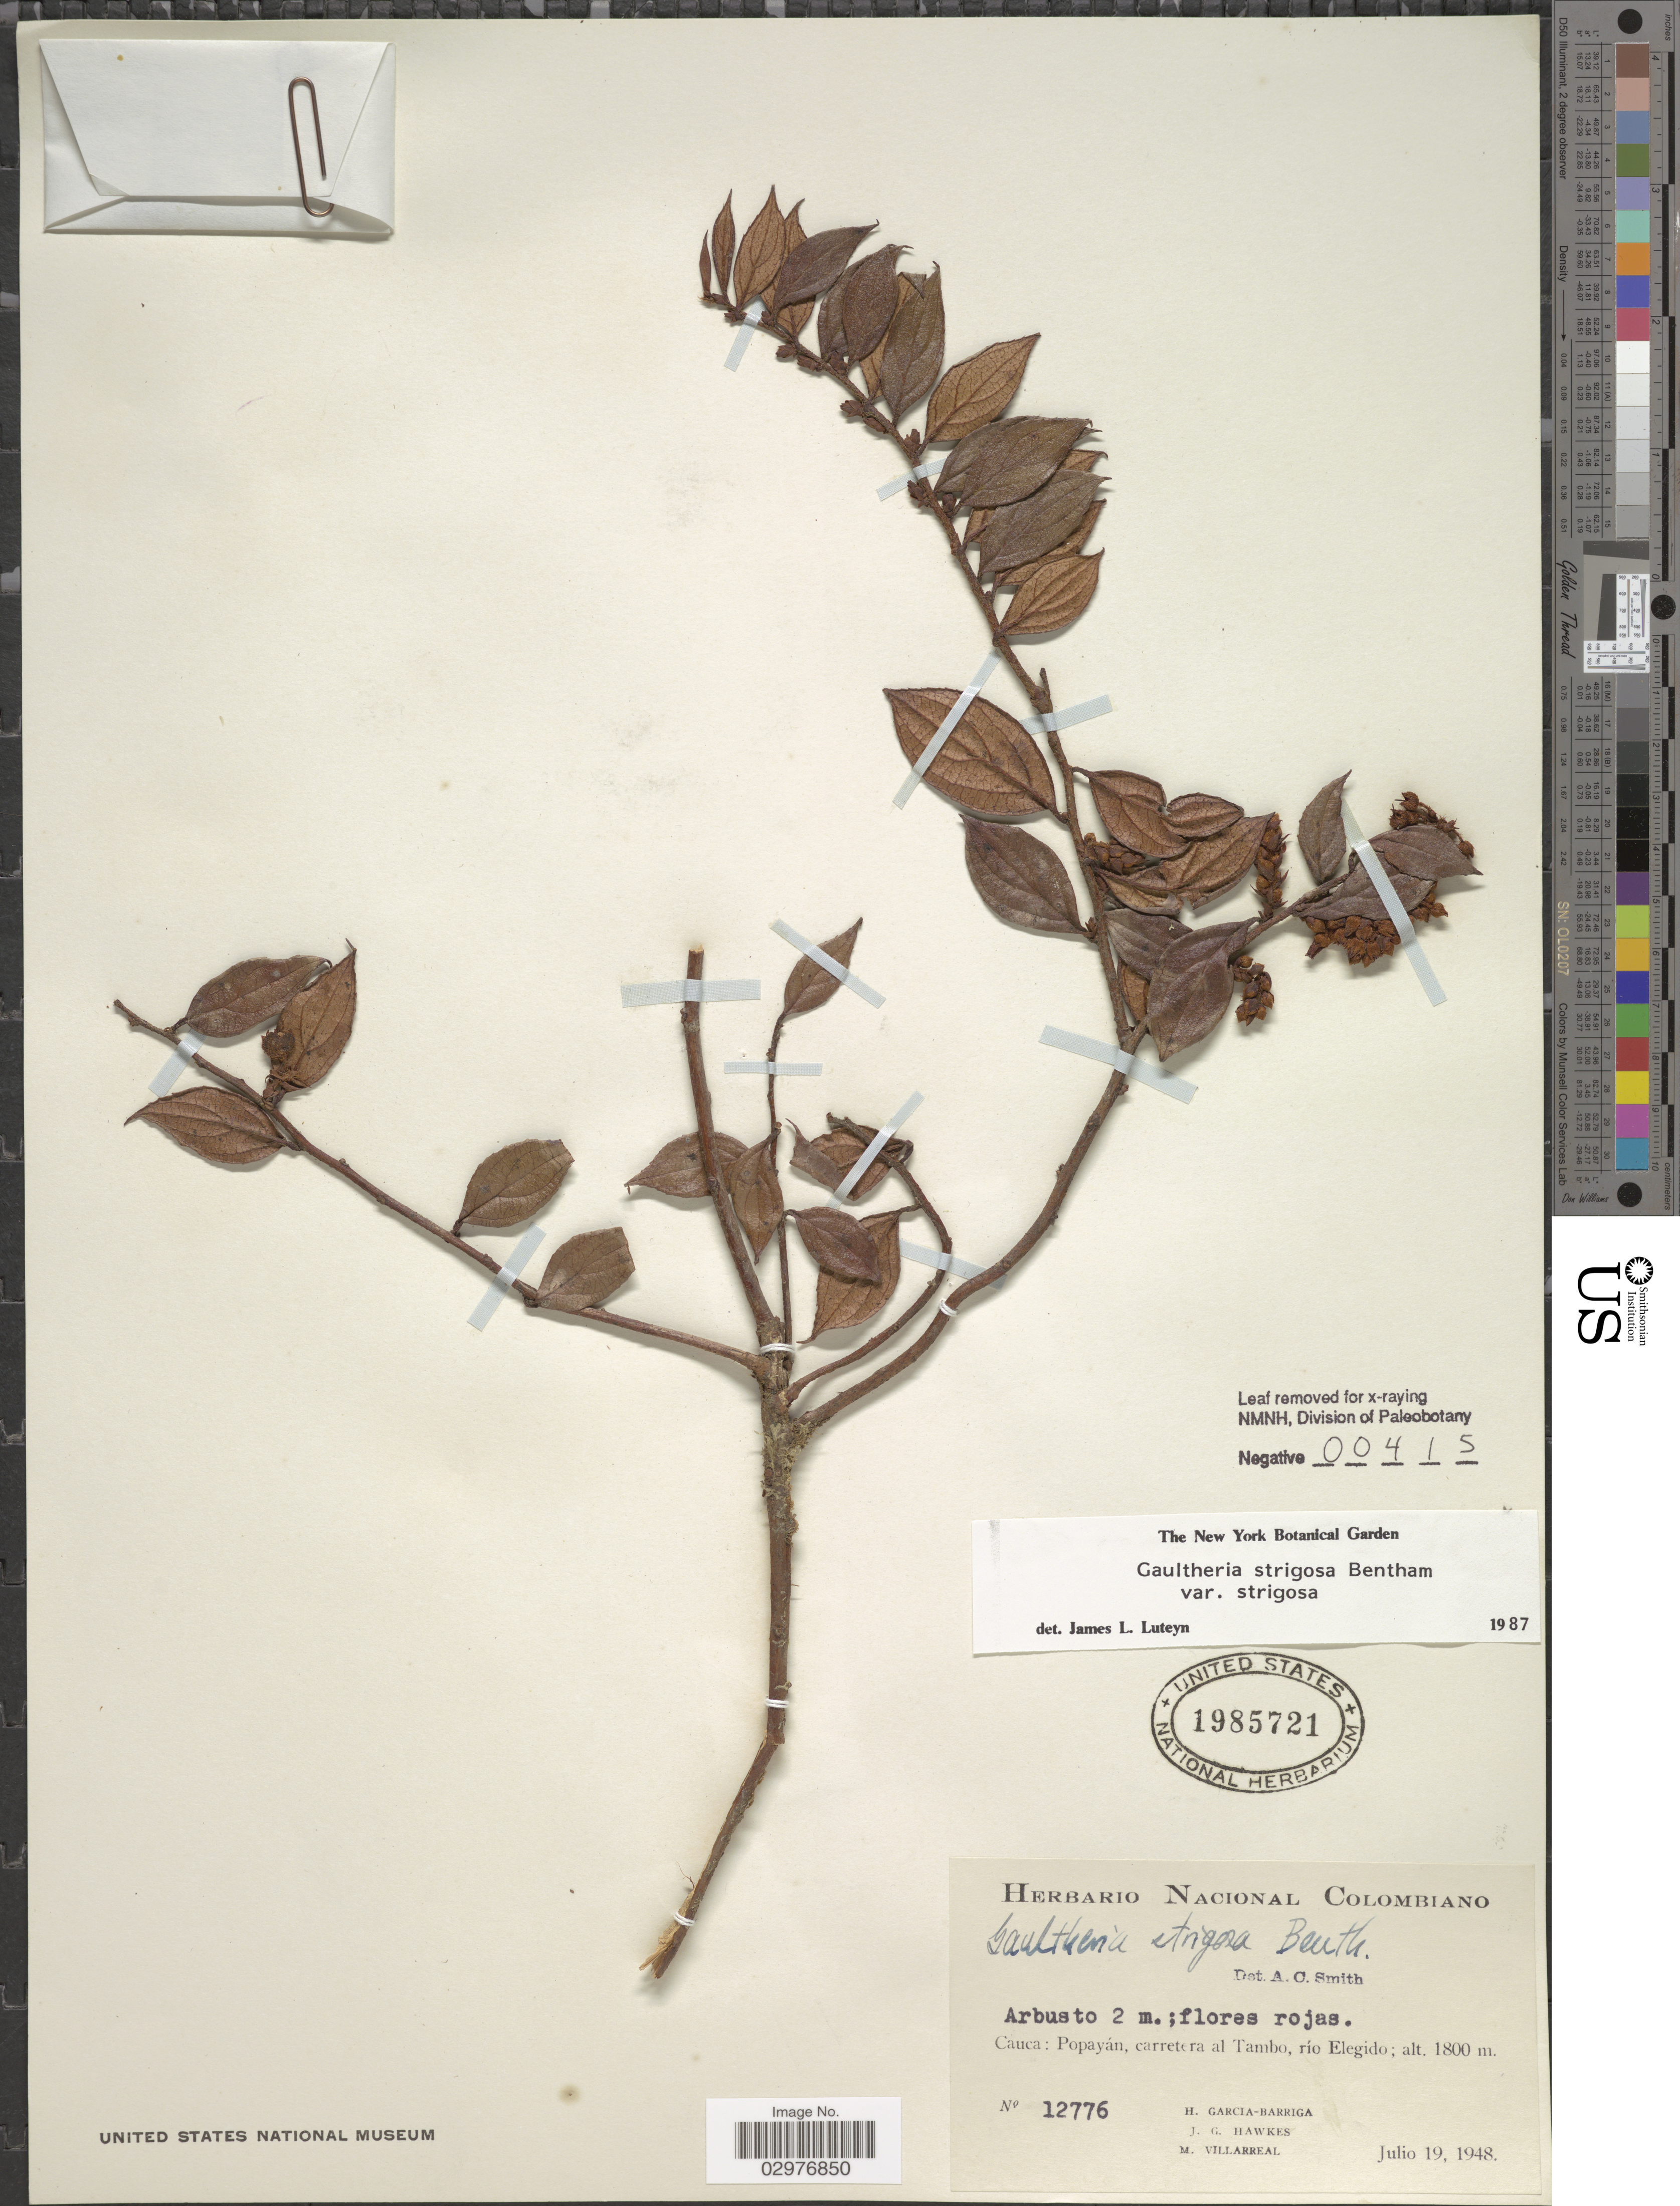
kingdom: Plantae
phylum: Tracheophyta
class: Magnoliopsida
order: Ericales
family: Ericaceae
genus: Gaultheria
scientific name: Gaultheria strigosa var. strigosa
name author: Benth.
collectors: H. García Barriga, J. Hawkes & M. Villarreal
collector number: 12776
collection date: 1948-07-19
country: Colombia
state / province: Cauca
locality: Popayán, carretera al Tambo, río Elegido.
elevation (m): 1800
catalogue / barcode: US 1985721